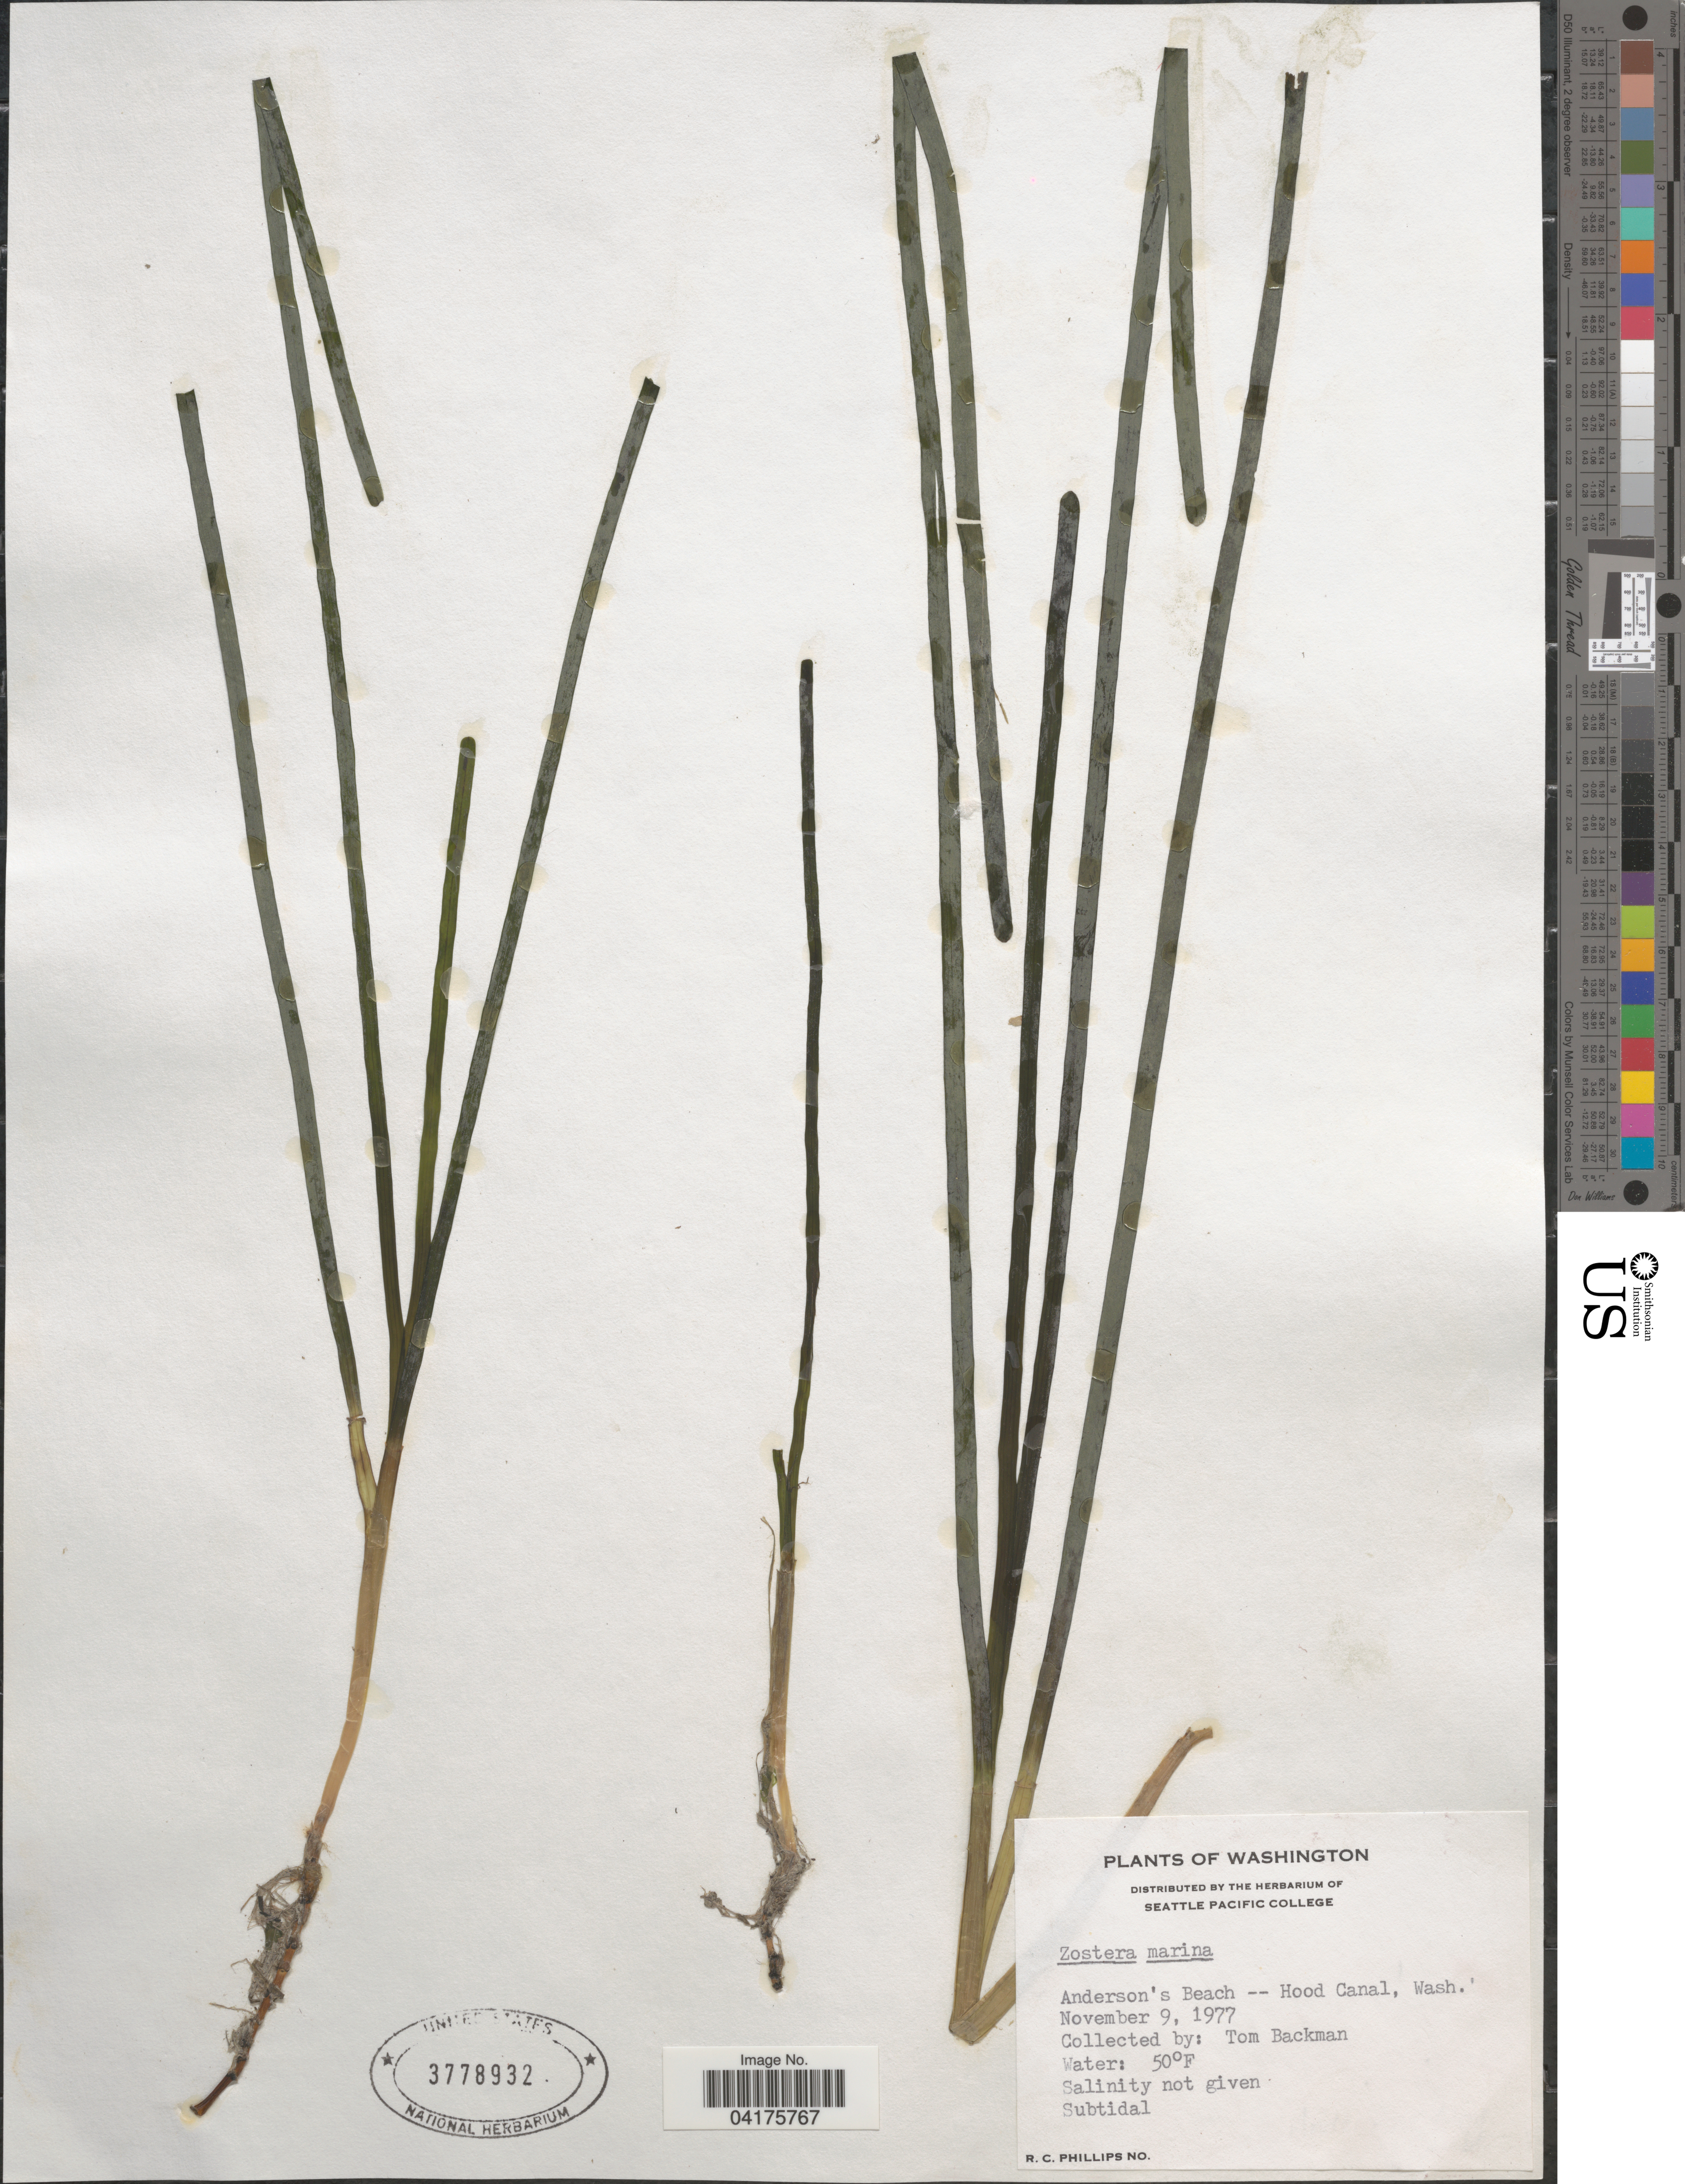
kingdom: Plantae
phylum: Tracheophyta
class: Liliopsida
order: Alismatales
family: Zosteraceae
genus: Zostera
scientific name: Zostera marina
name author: L.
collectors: T. Backman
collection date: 1977-11-09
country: United States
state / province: Washington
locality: Anderson's Beach -- Hood Canal.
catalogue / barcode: US 3778932